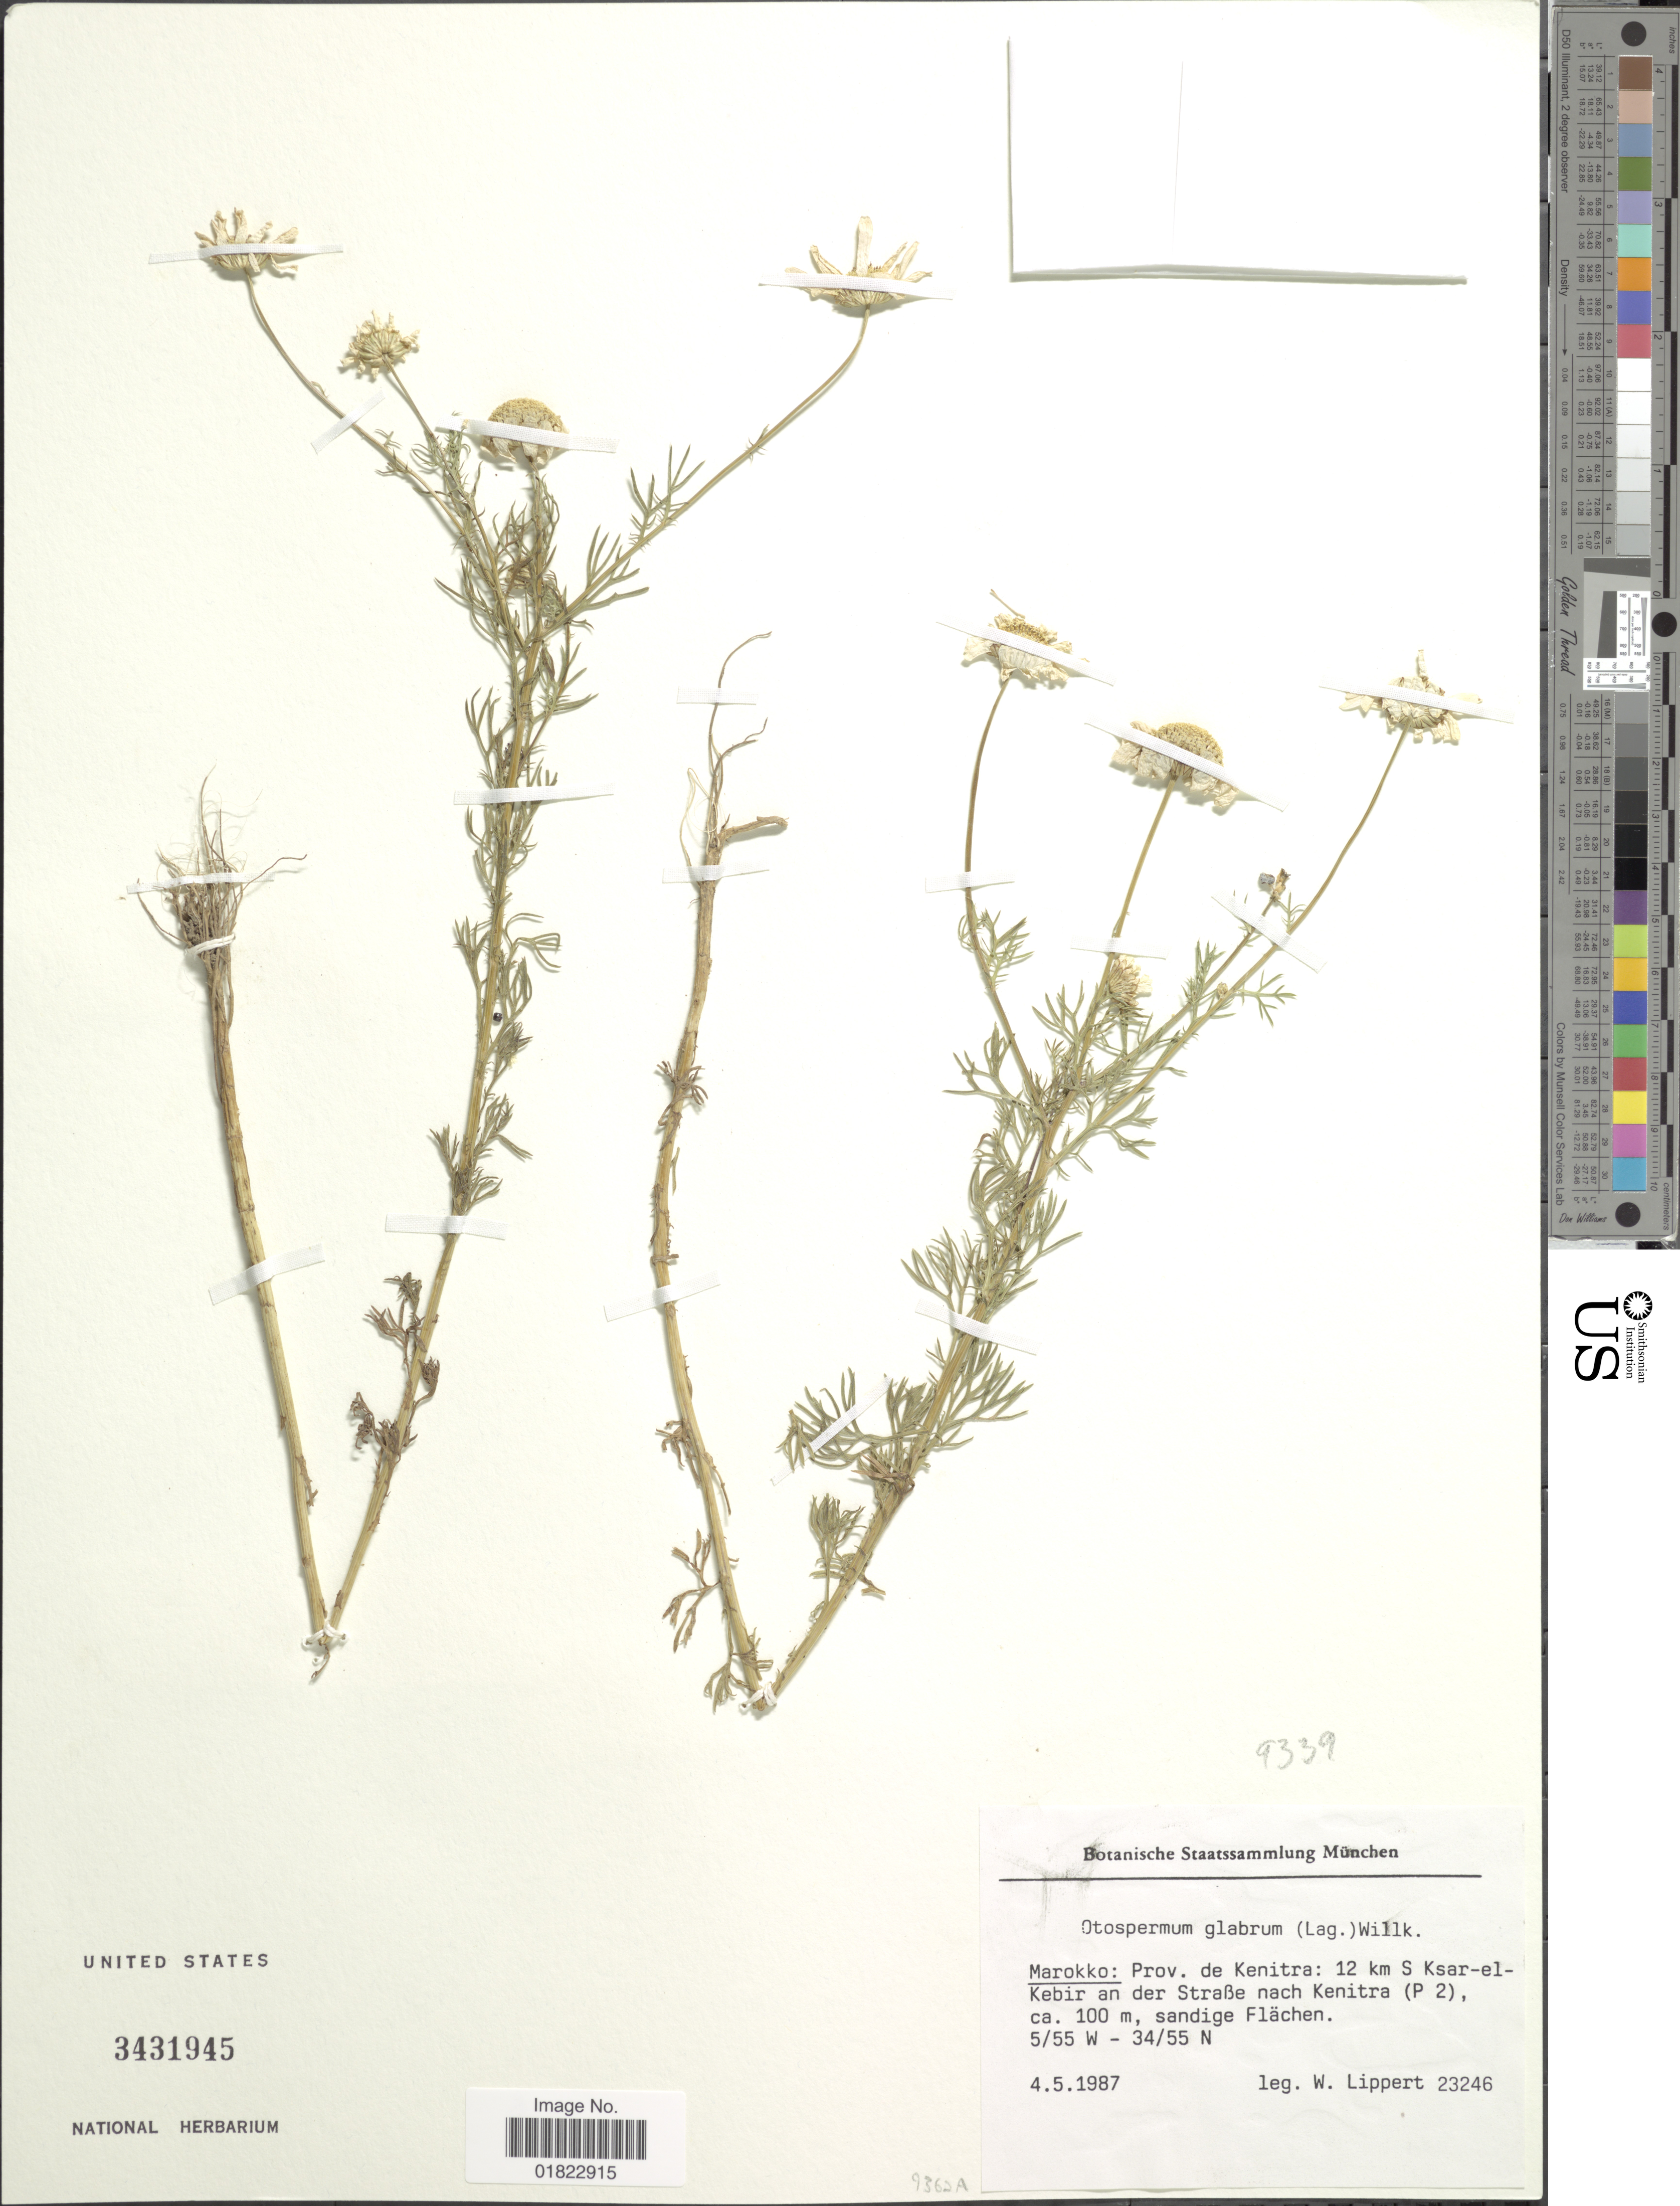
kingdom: Plantae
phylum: Tracheophyta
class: Magnoliopsida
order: Asterales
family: Asteraceae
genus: Otospermum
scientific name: Otospermum glabrum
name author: (Lag.) Willk.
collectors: W. Lippert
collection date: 1987-05-04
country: Morocco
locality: Marokko: Prov. de Kenitra: 12 km S Ksar-el-Kebir an der strabe nach Kenitra. ( P 2).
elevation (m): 100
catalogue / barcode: US 3431945